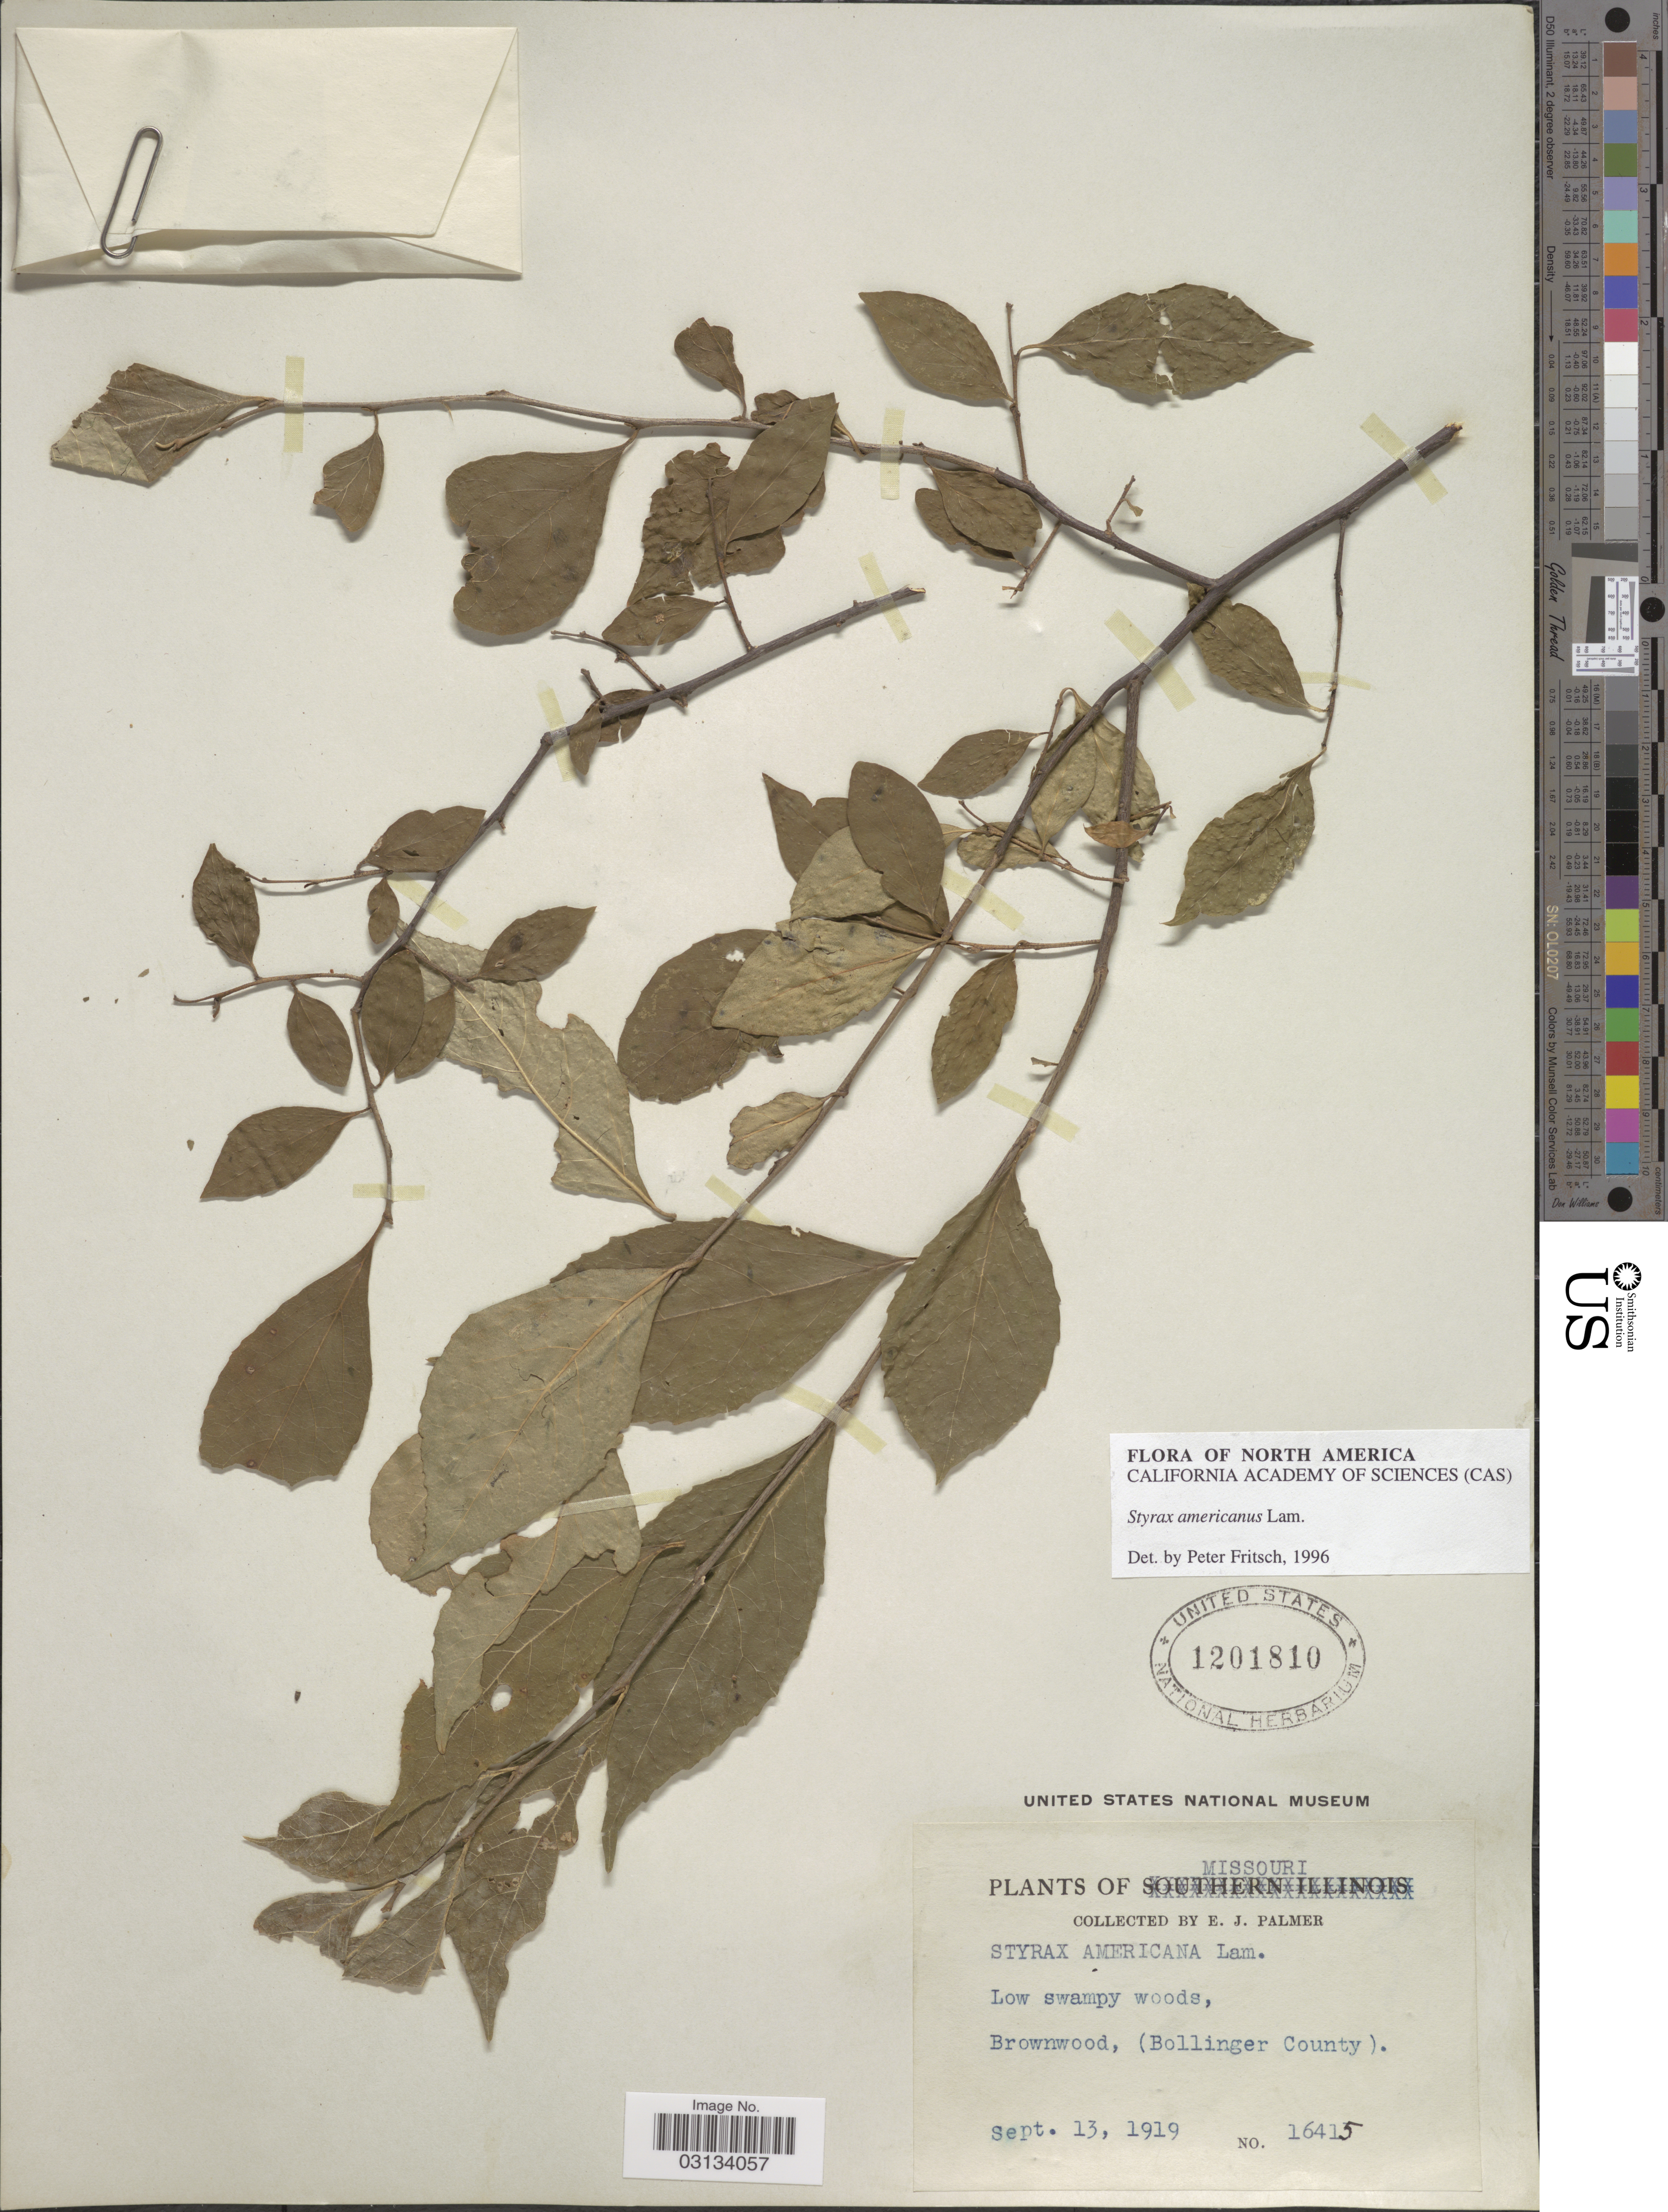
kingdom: Plantae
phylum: Tracheophyta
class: Magnoliopsida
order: Ericales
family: Styracaceae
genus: Styrax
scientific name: Styrax americanus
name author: Lam.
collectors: E. J. Palmer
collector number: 16415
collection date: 1919-09-13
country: United States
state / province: Missouri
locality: Brownwood, (Bollinger County).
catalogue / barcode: US 1201810